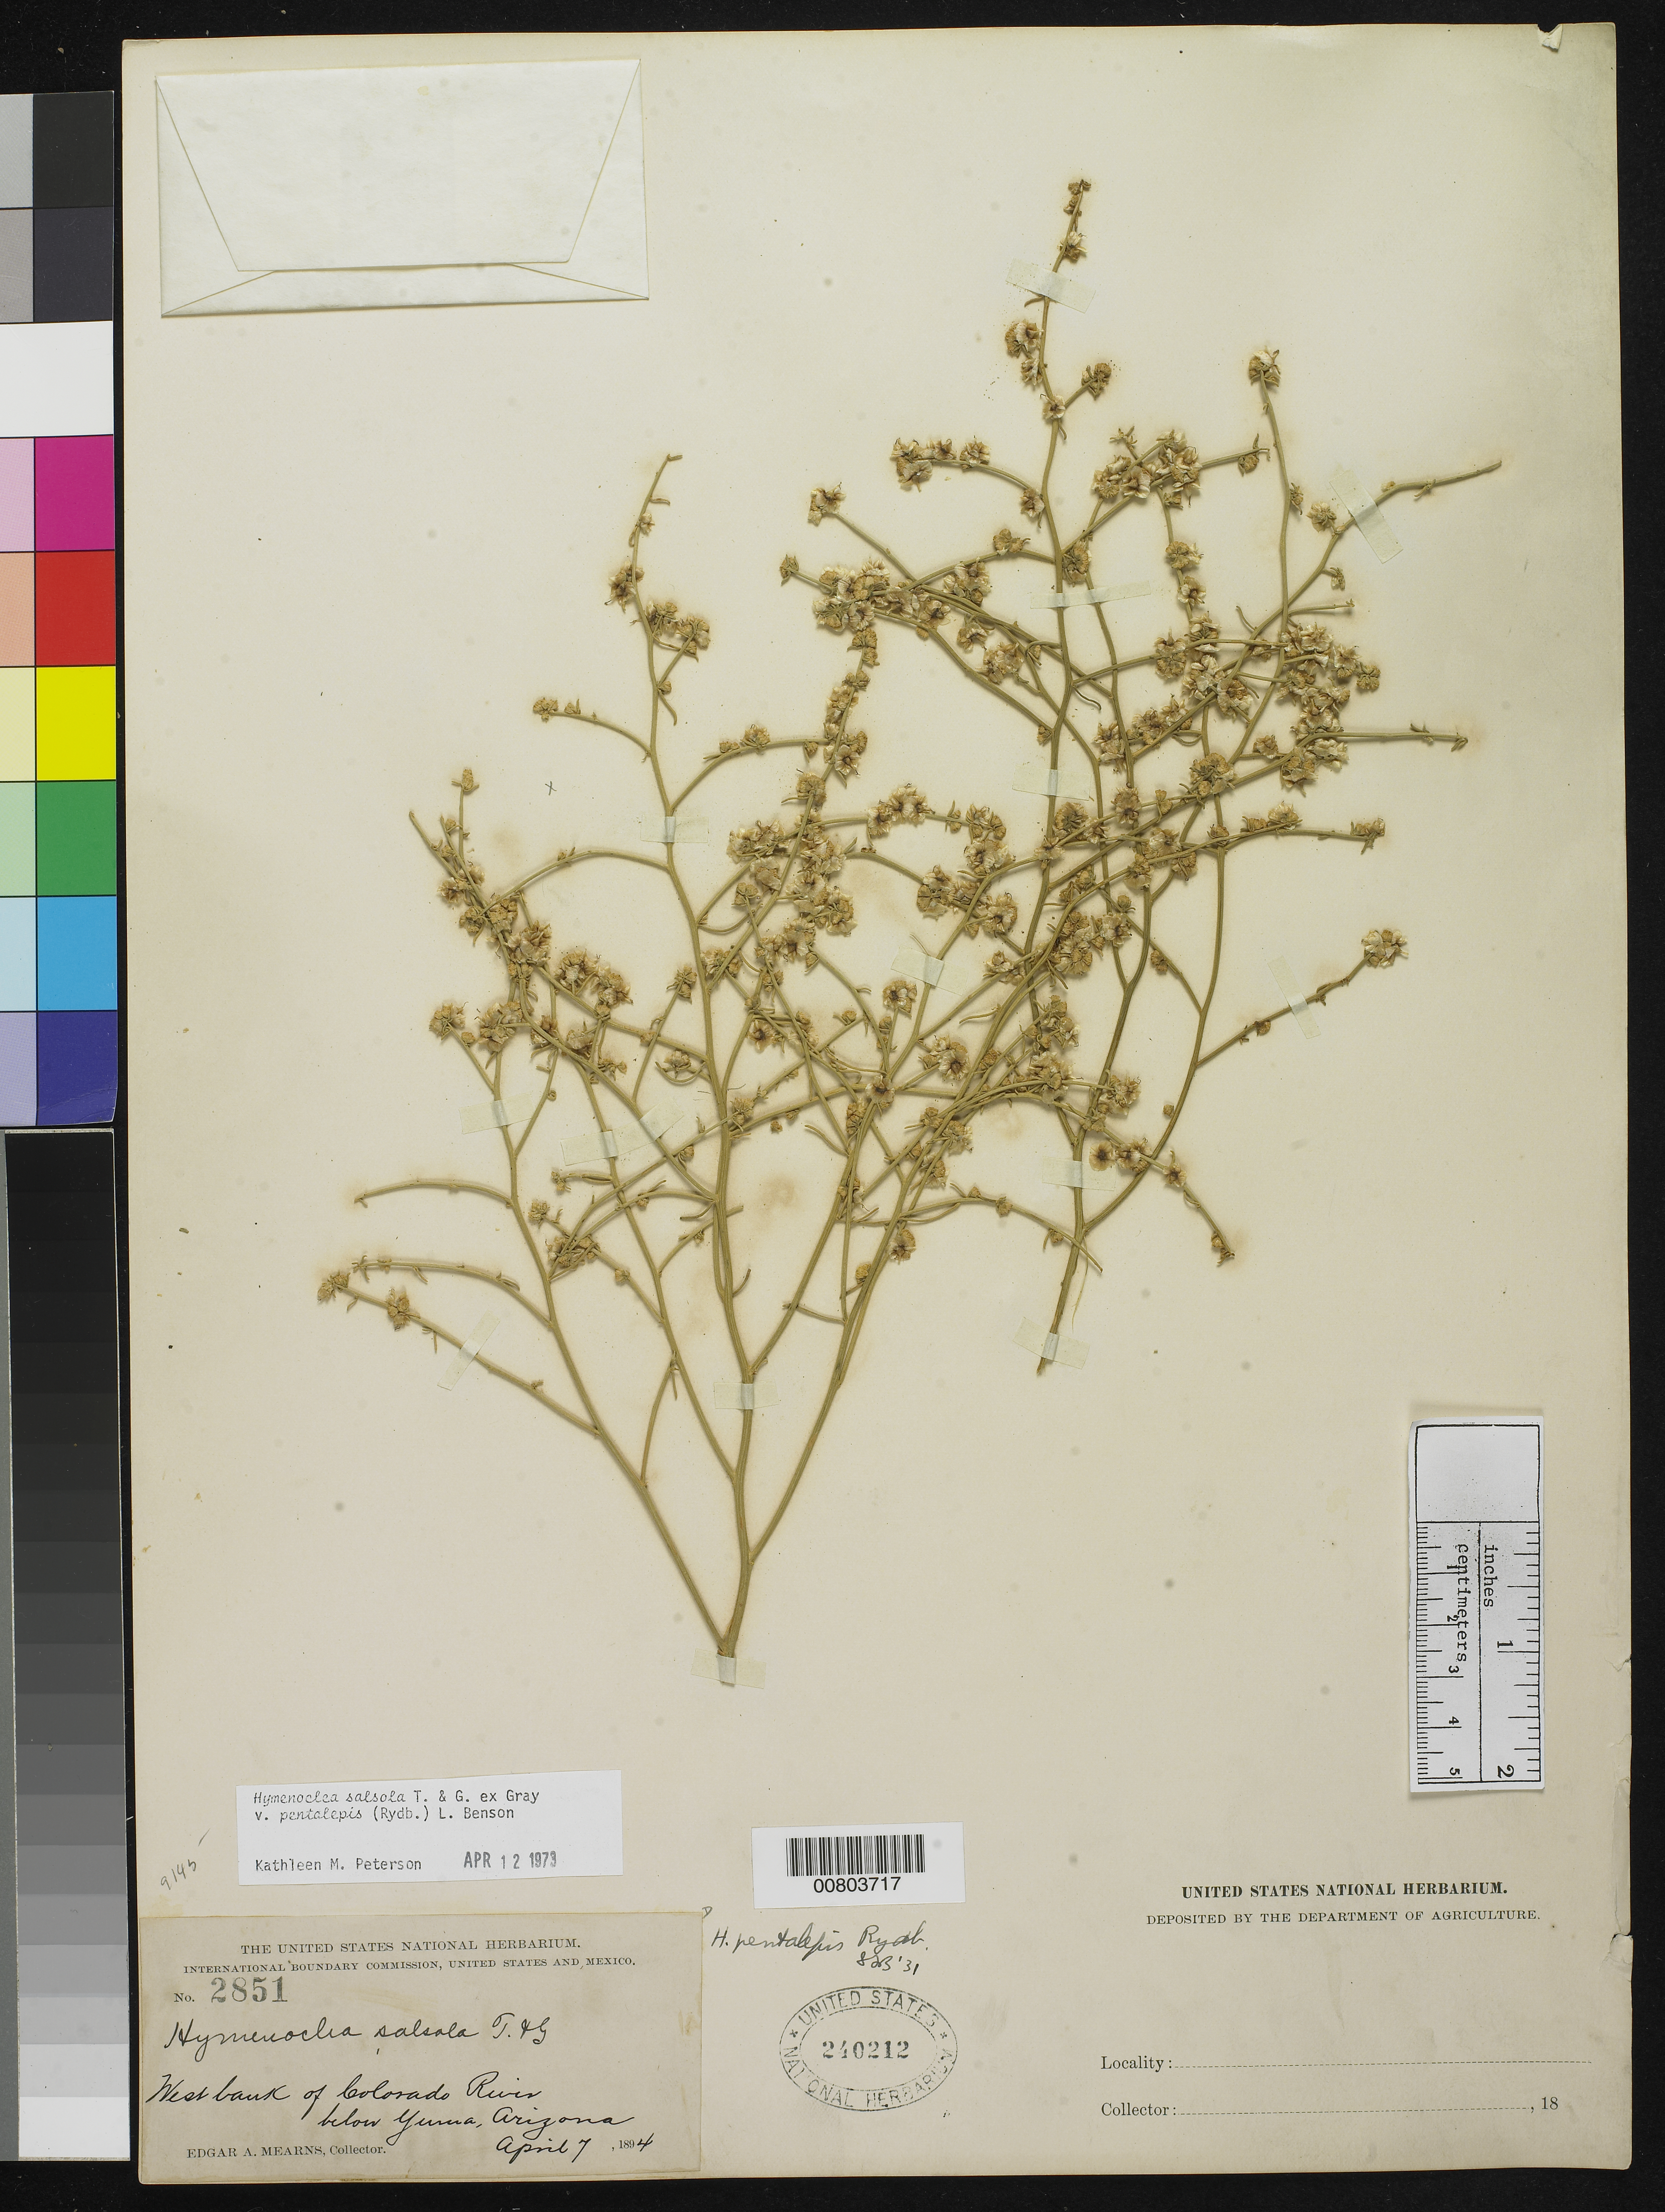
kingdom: Plantae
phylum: Tracheophyta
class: Magnoliopsida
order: Asterales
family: Asteraceae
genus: Hymenoclea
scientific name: Hymenoclea salsola var. pentalepis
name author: (Rydb.) L.D. Benson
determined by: Peterson, Kathy M.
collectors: E. A. Mearns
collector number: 2851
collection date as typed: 07 Apr 1894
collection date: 1894-04-07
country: United States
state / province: Arizona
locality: West bank of Colorado River, below Yuma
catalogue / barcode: US 240212